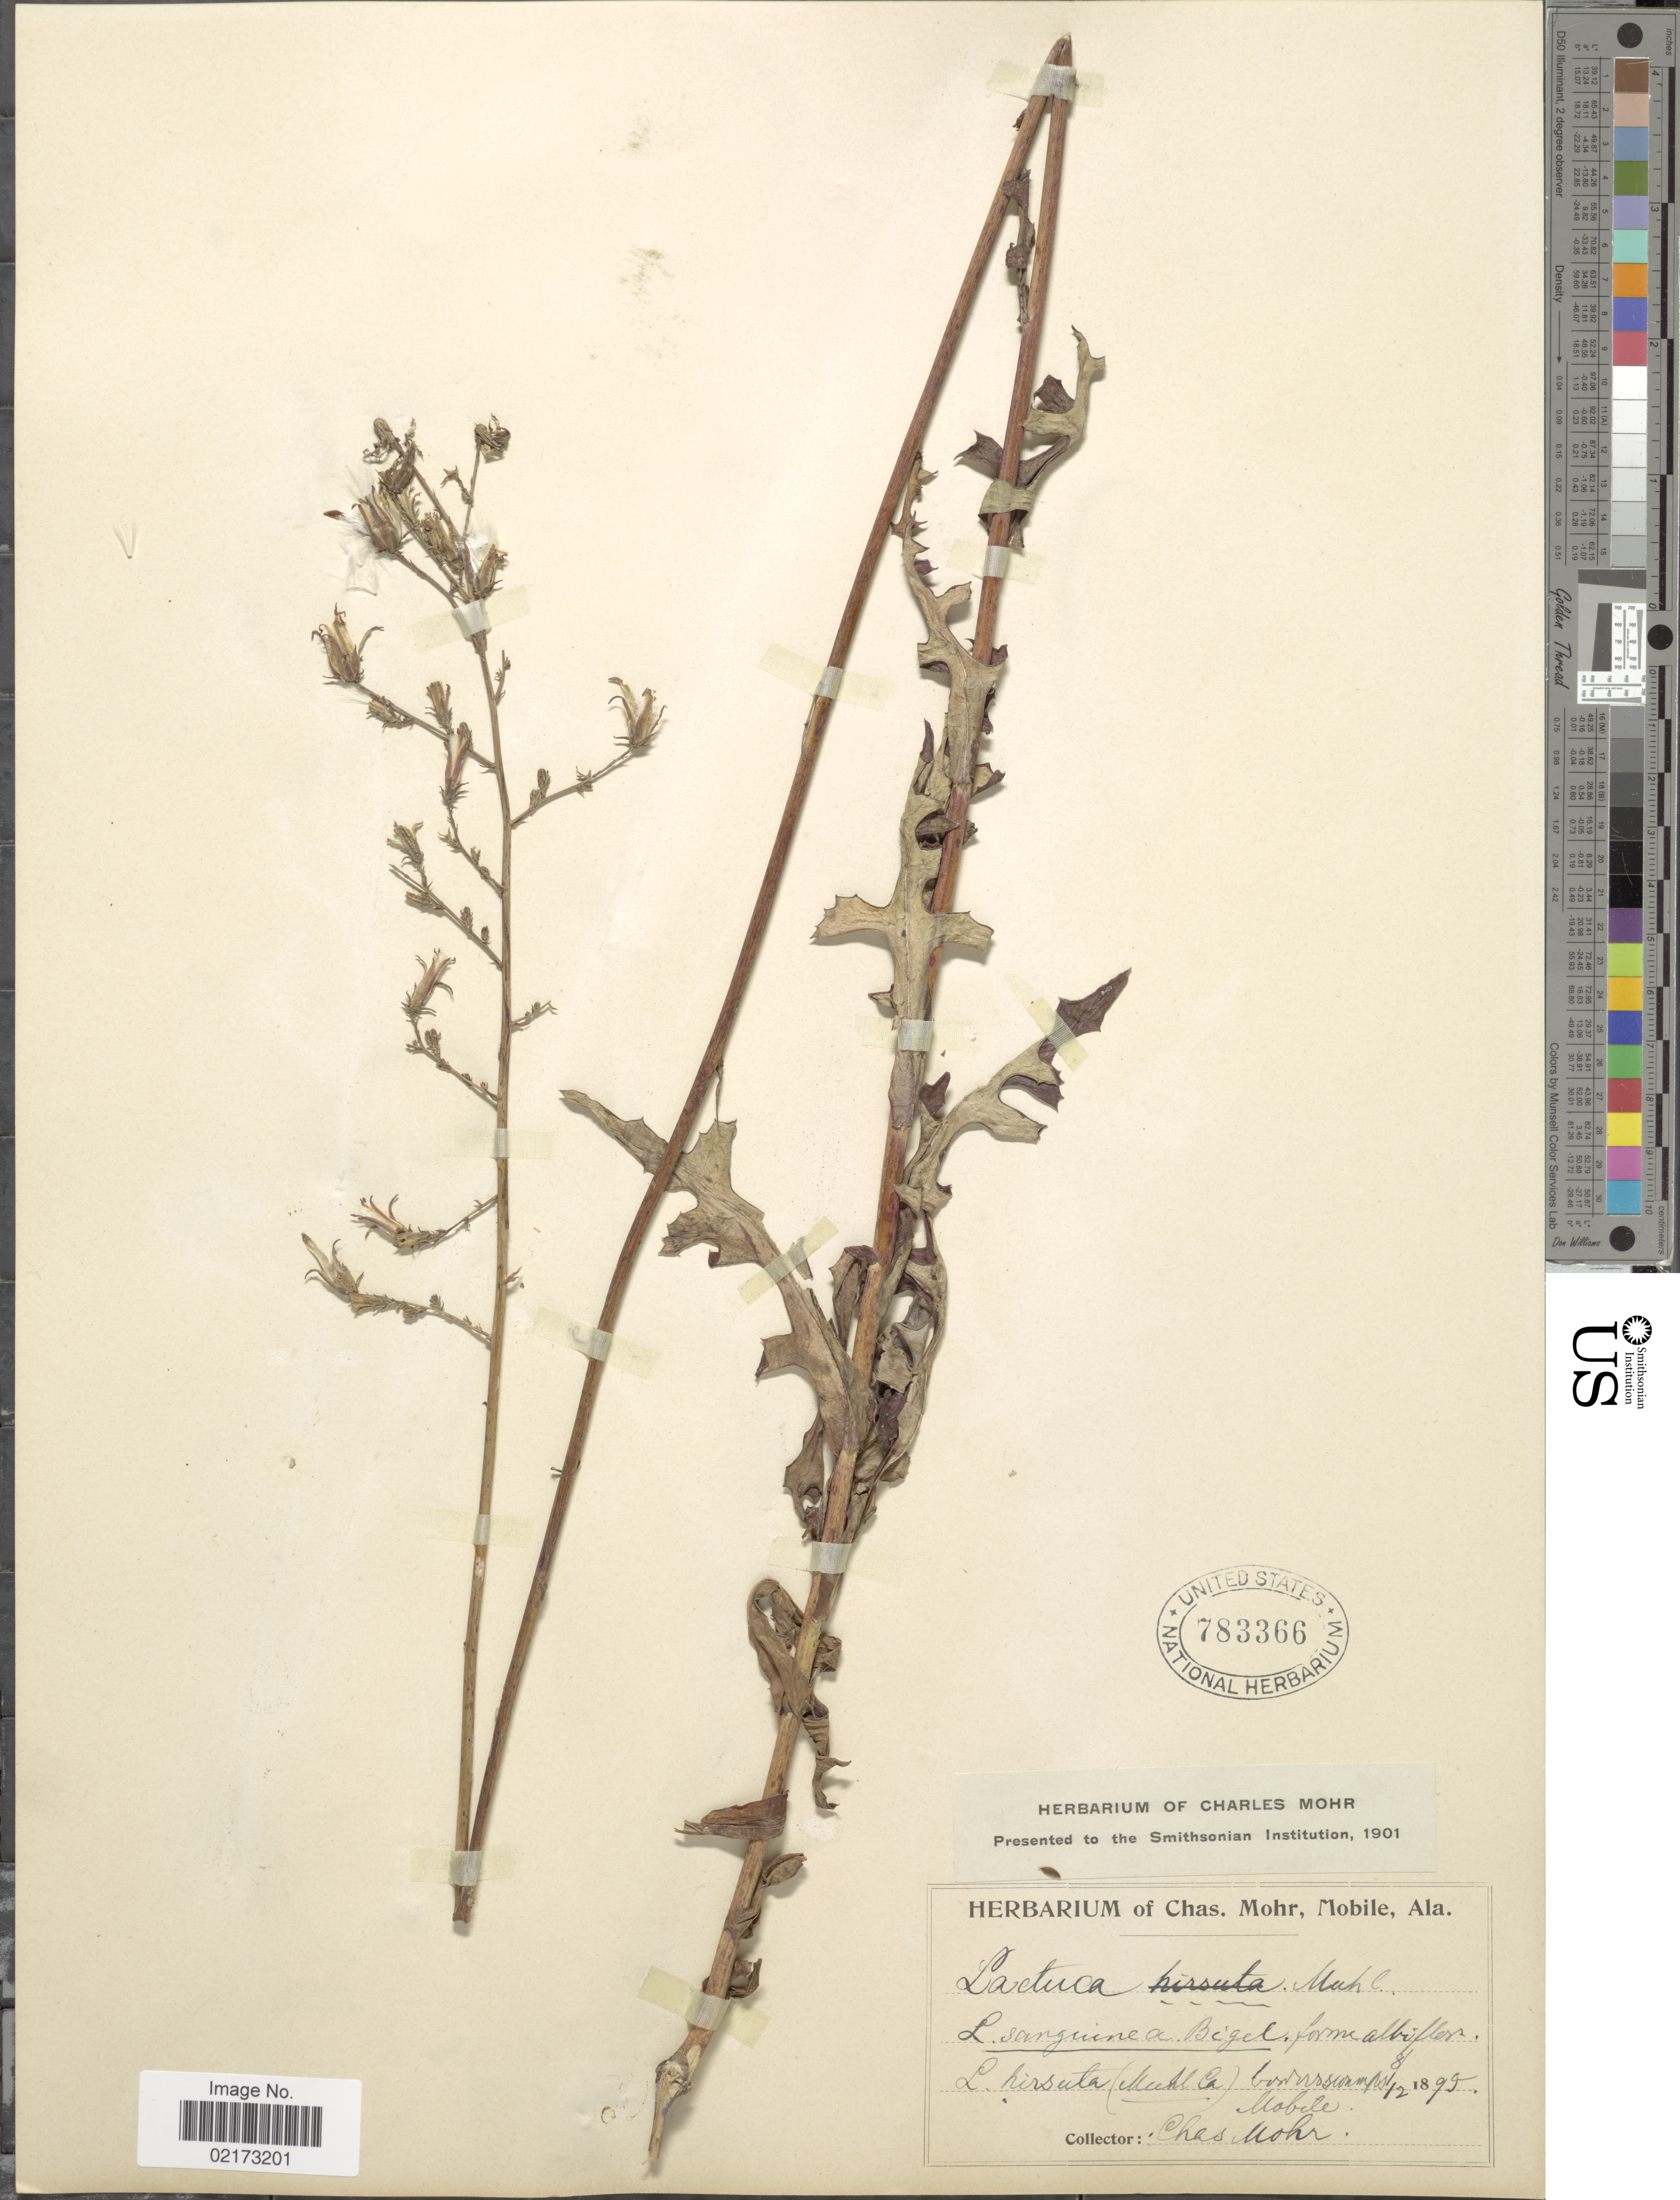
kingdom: Plantae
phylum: Tracheophyta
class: Magnoliopsida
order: Asterales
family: Asteraceae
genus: Lactuca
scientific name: Lactuca hirsuta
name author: Muhl. ex Nutt.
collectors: Mohr, C. T. (herbarium)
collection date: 1895-08-12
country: United States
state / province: Alabama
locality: Mobile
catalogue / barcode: US 783366